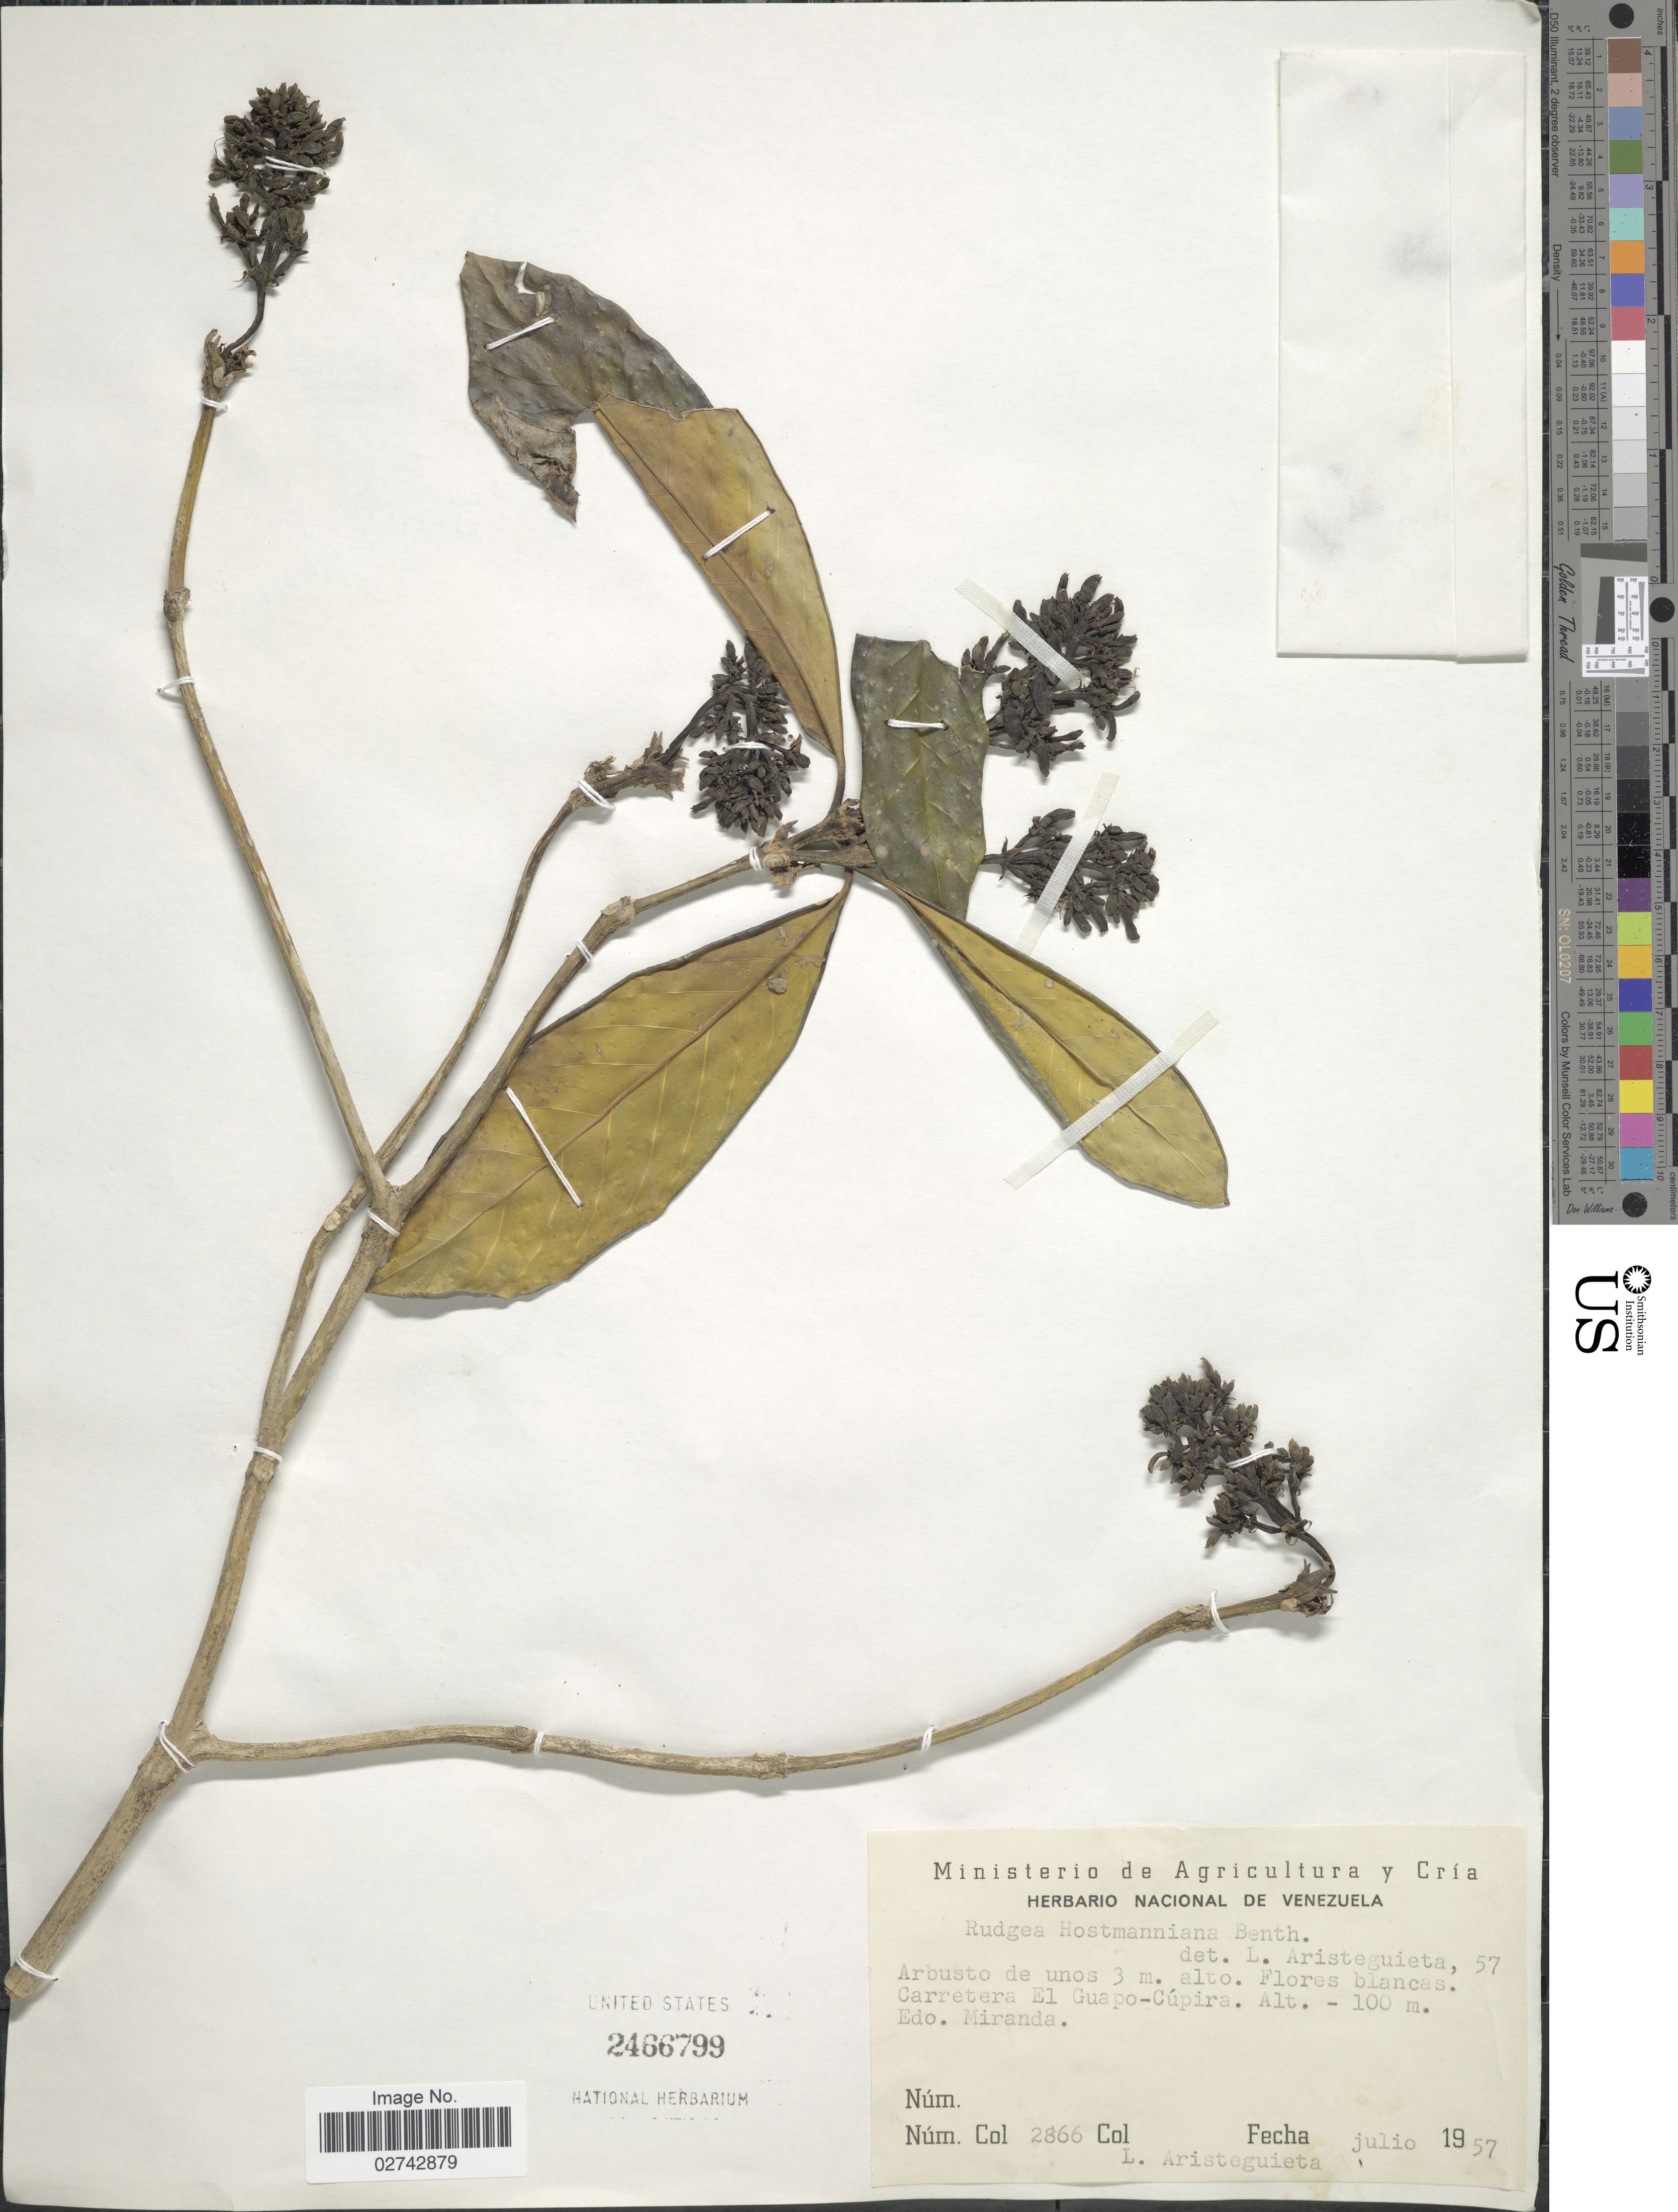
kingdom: Plantae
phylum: Tracheophyta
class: Magnoliopsida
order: Gentianales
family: Rubiaceae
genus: Rudgea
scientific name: Rudgea hostmanniana subsp. hostmanniana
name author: Benth.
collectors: L. Aristeguieta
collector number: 2866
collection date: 1957-07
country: Venezuela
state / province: Miranda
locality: Carretera El Guapo-Cupira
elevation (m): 100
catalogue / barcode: US 2466799